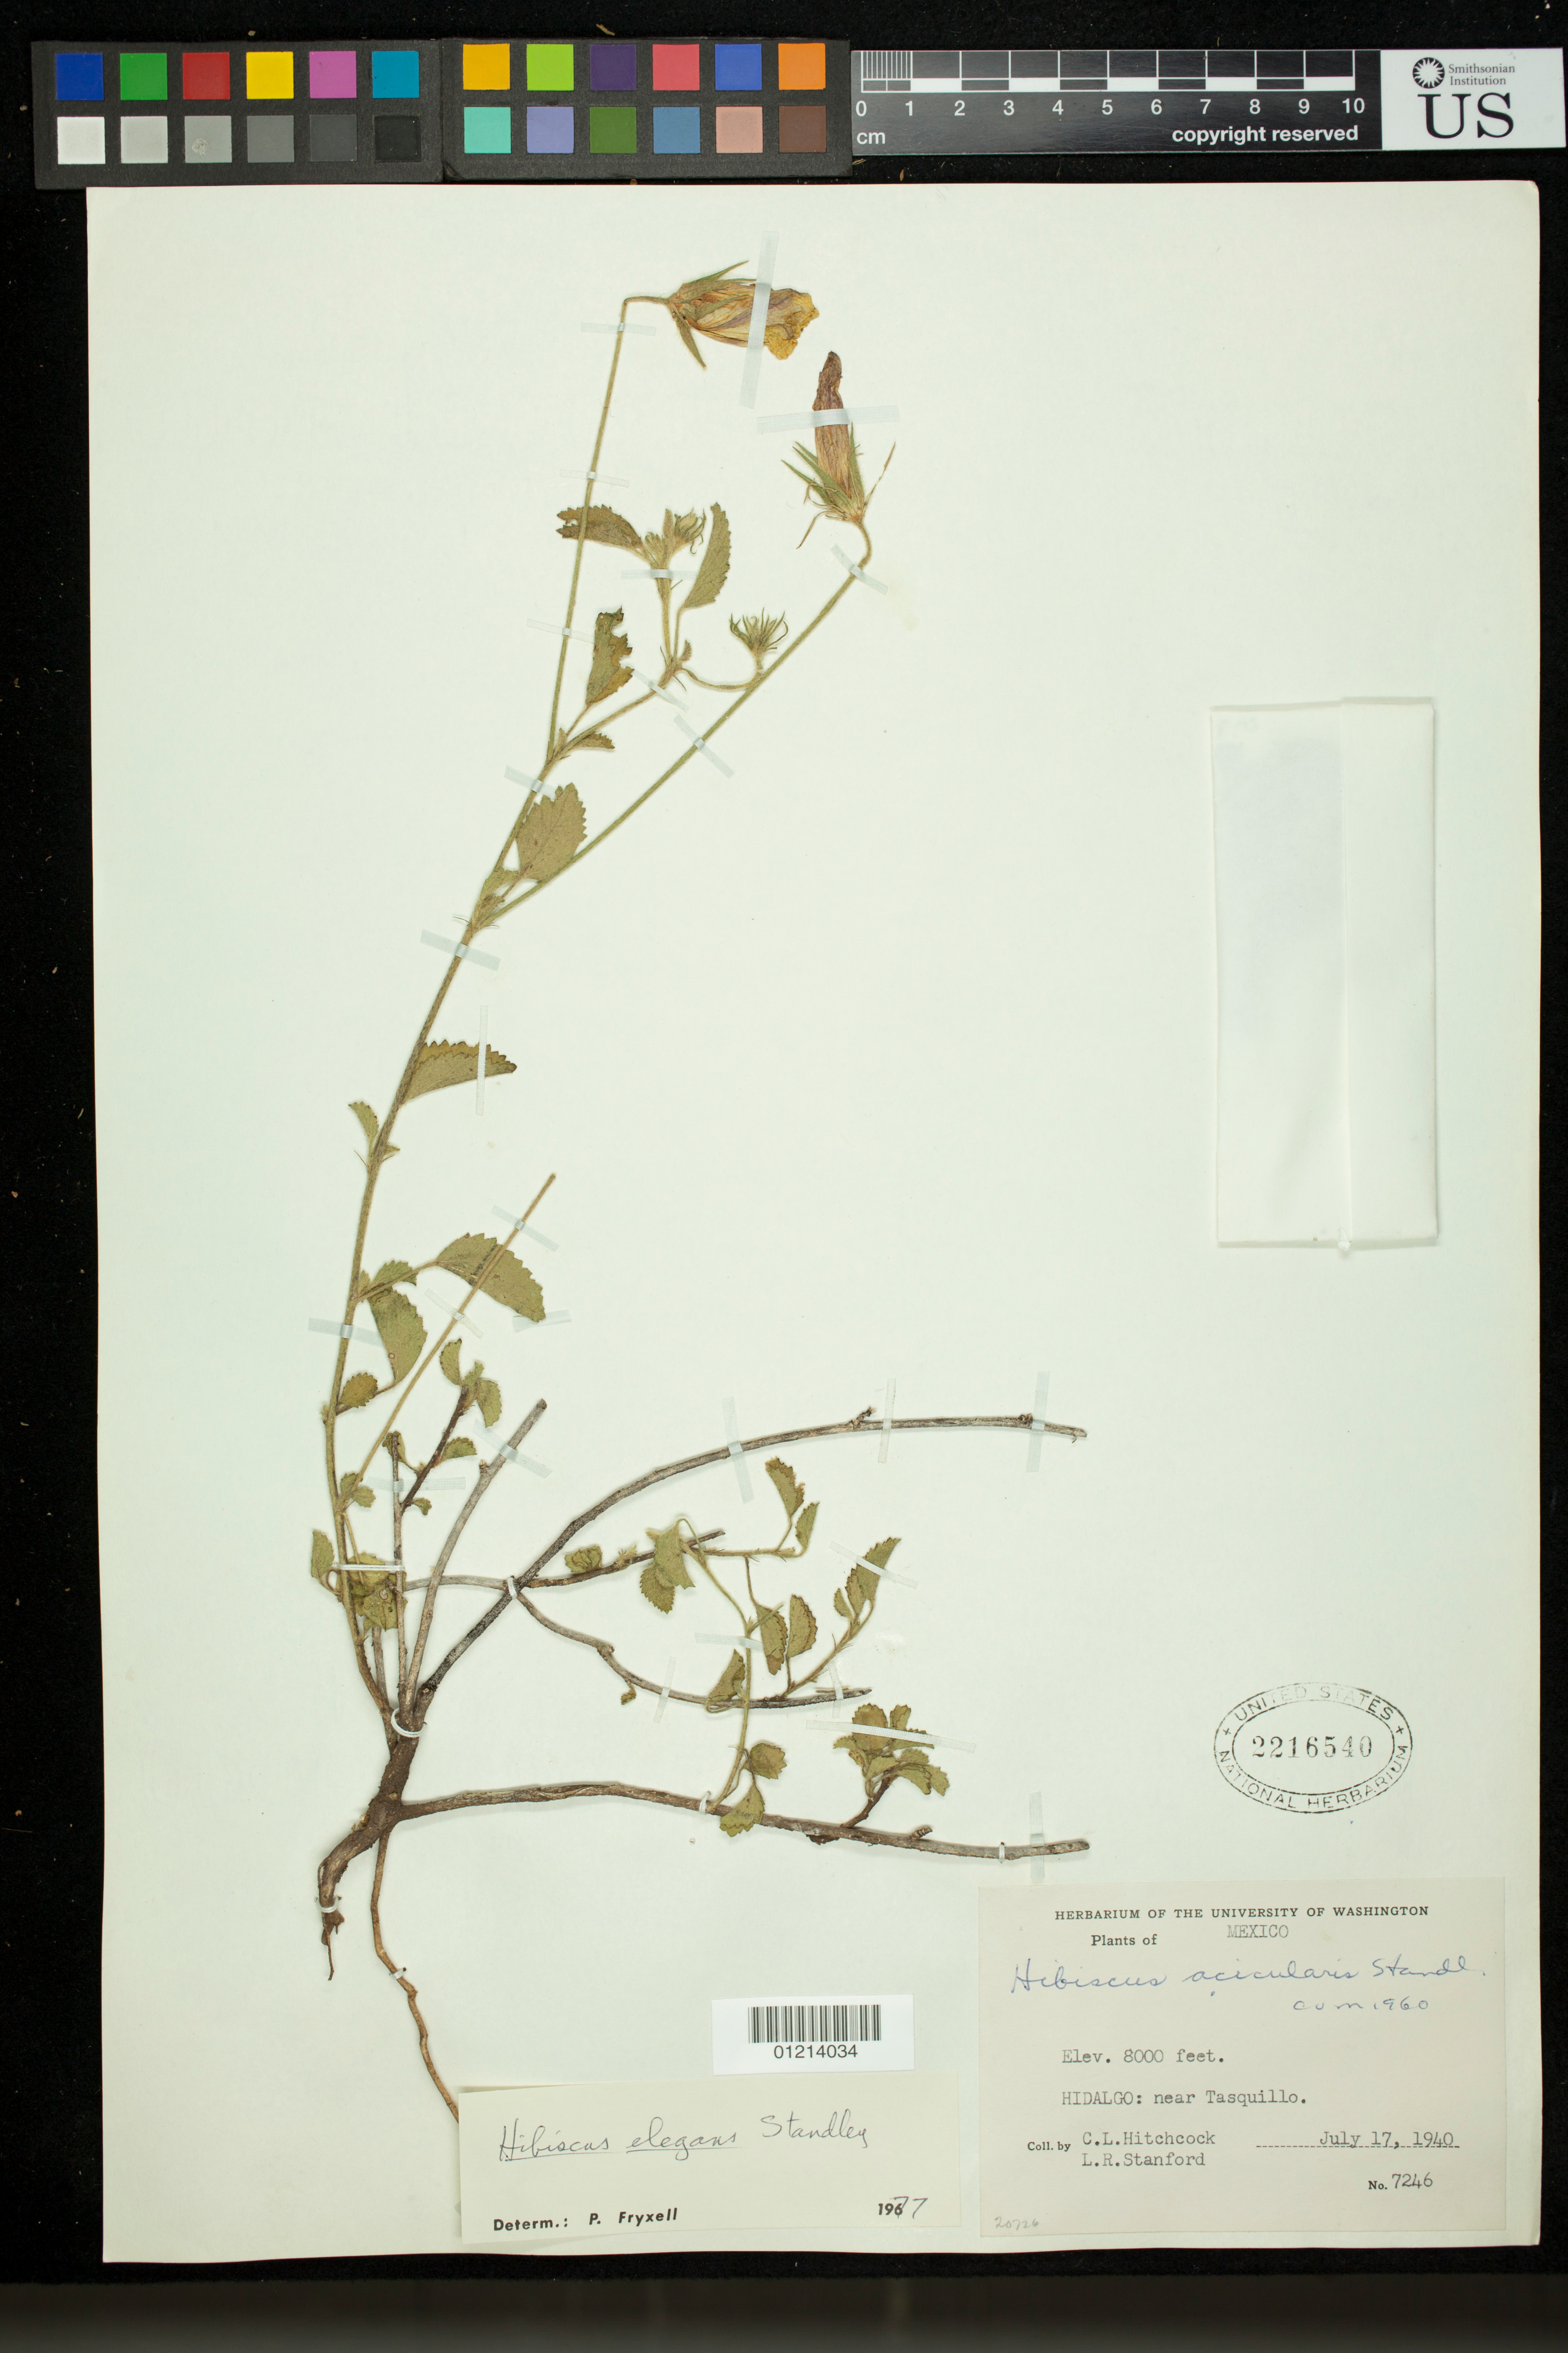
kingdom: Plantae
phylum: Tracheophyta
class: Magnoliopsida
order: Malvales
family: Malvaceae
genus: Hibiscus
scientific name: Hibiscus elegans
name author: Standl.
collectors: C. L. Hitchcock & L. R. Stanford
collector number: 7246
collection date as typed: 17 Jul 1940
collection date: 1940-07-17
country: Mexico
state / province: Hidalgo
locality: Hidalgo: near Tasquillo.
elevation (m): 2438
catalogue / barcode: US 2216540